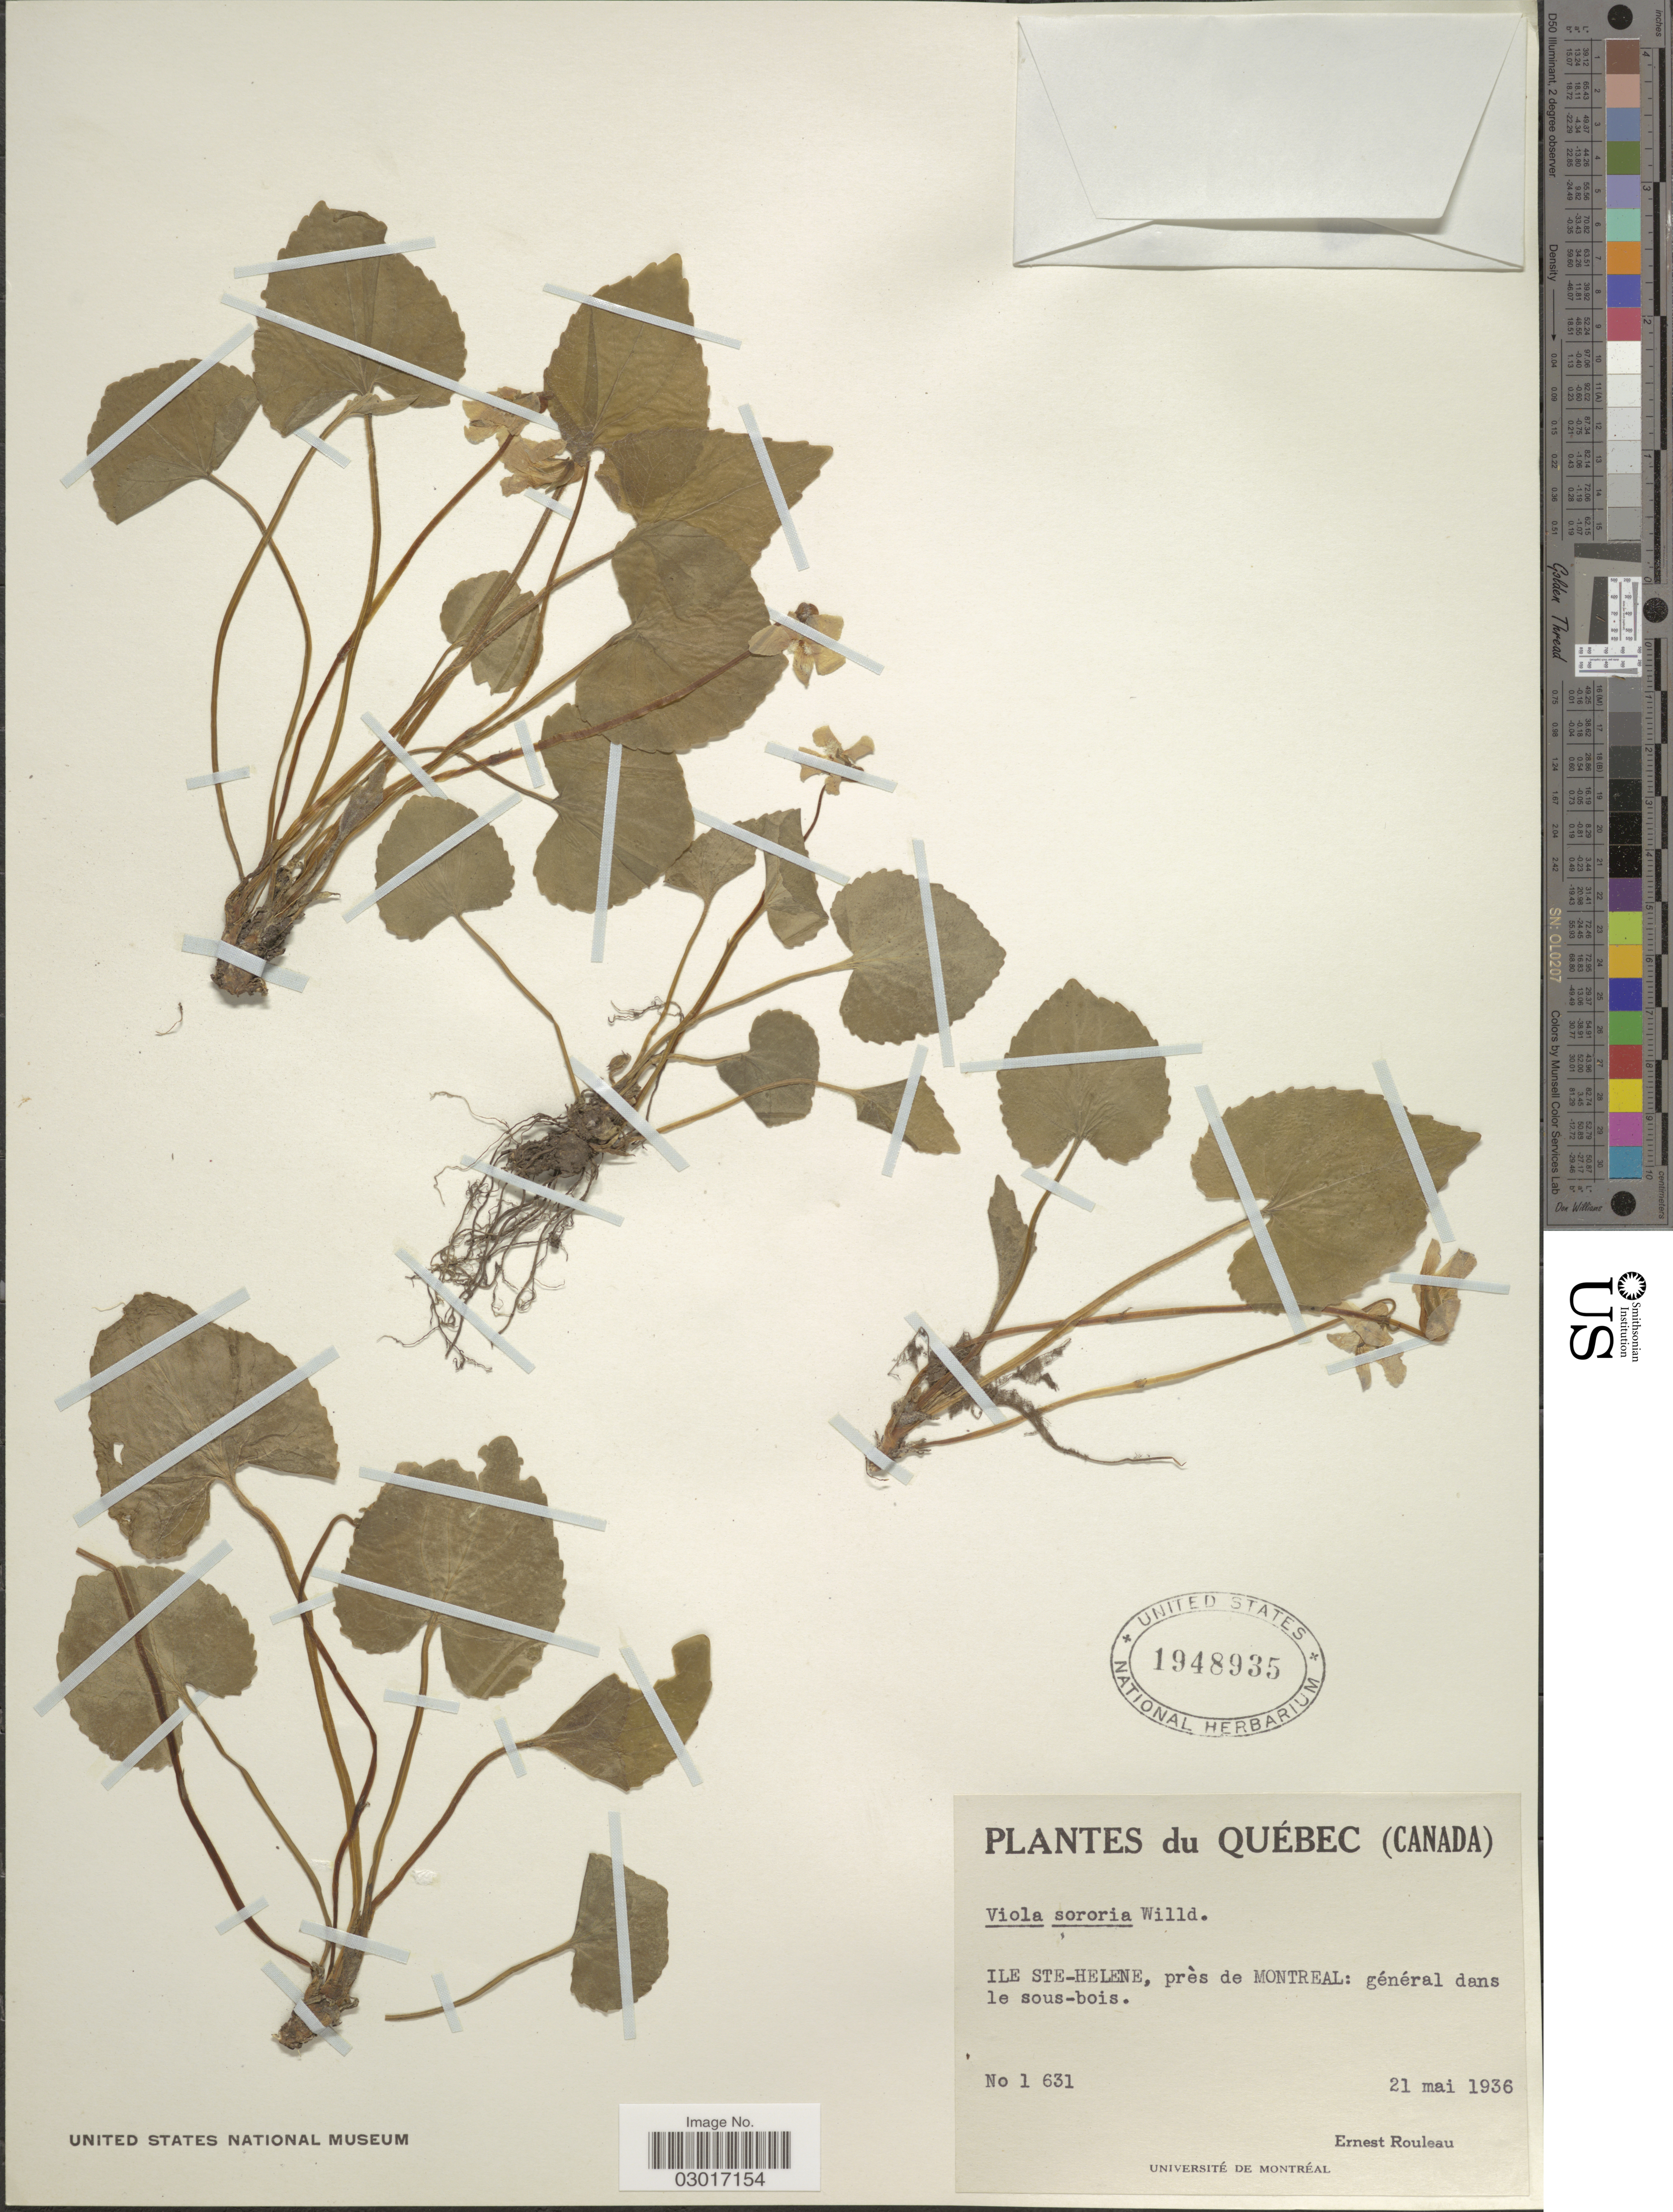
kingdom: Plantae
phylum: Tracheophyta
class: Magnoliopsida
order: Malpighiales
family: Violaceae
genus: Viola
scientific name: Viola sororia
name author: Willd.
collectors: J. Rouleau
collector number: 1631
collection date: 1936-05-21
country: Canada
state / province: Quebec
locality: Ile Ste-Helene, près de Montreal: général dans le sous-bois.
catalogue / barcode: US 1948935